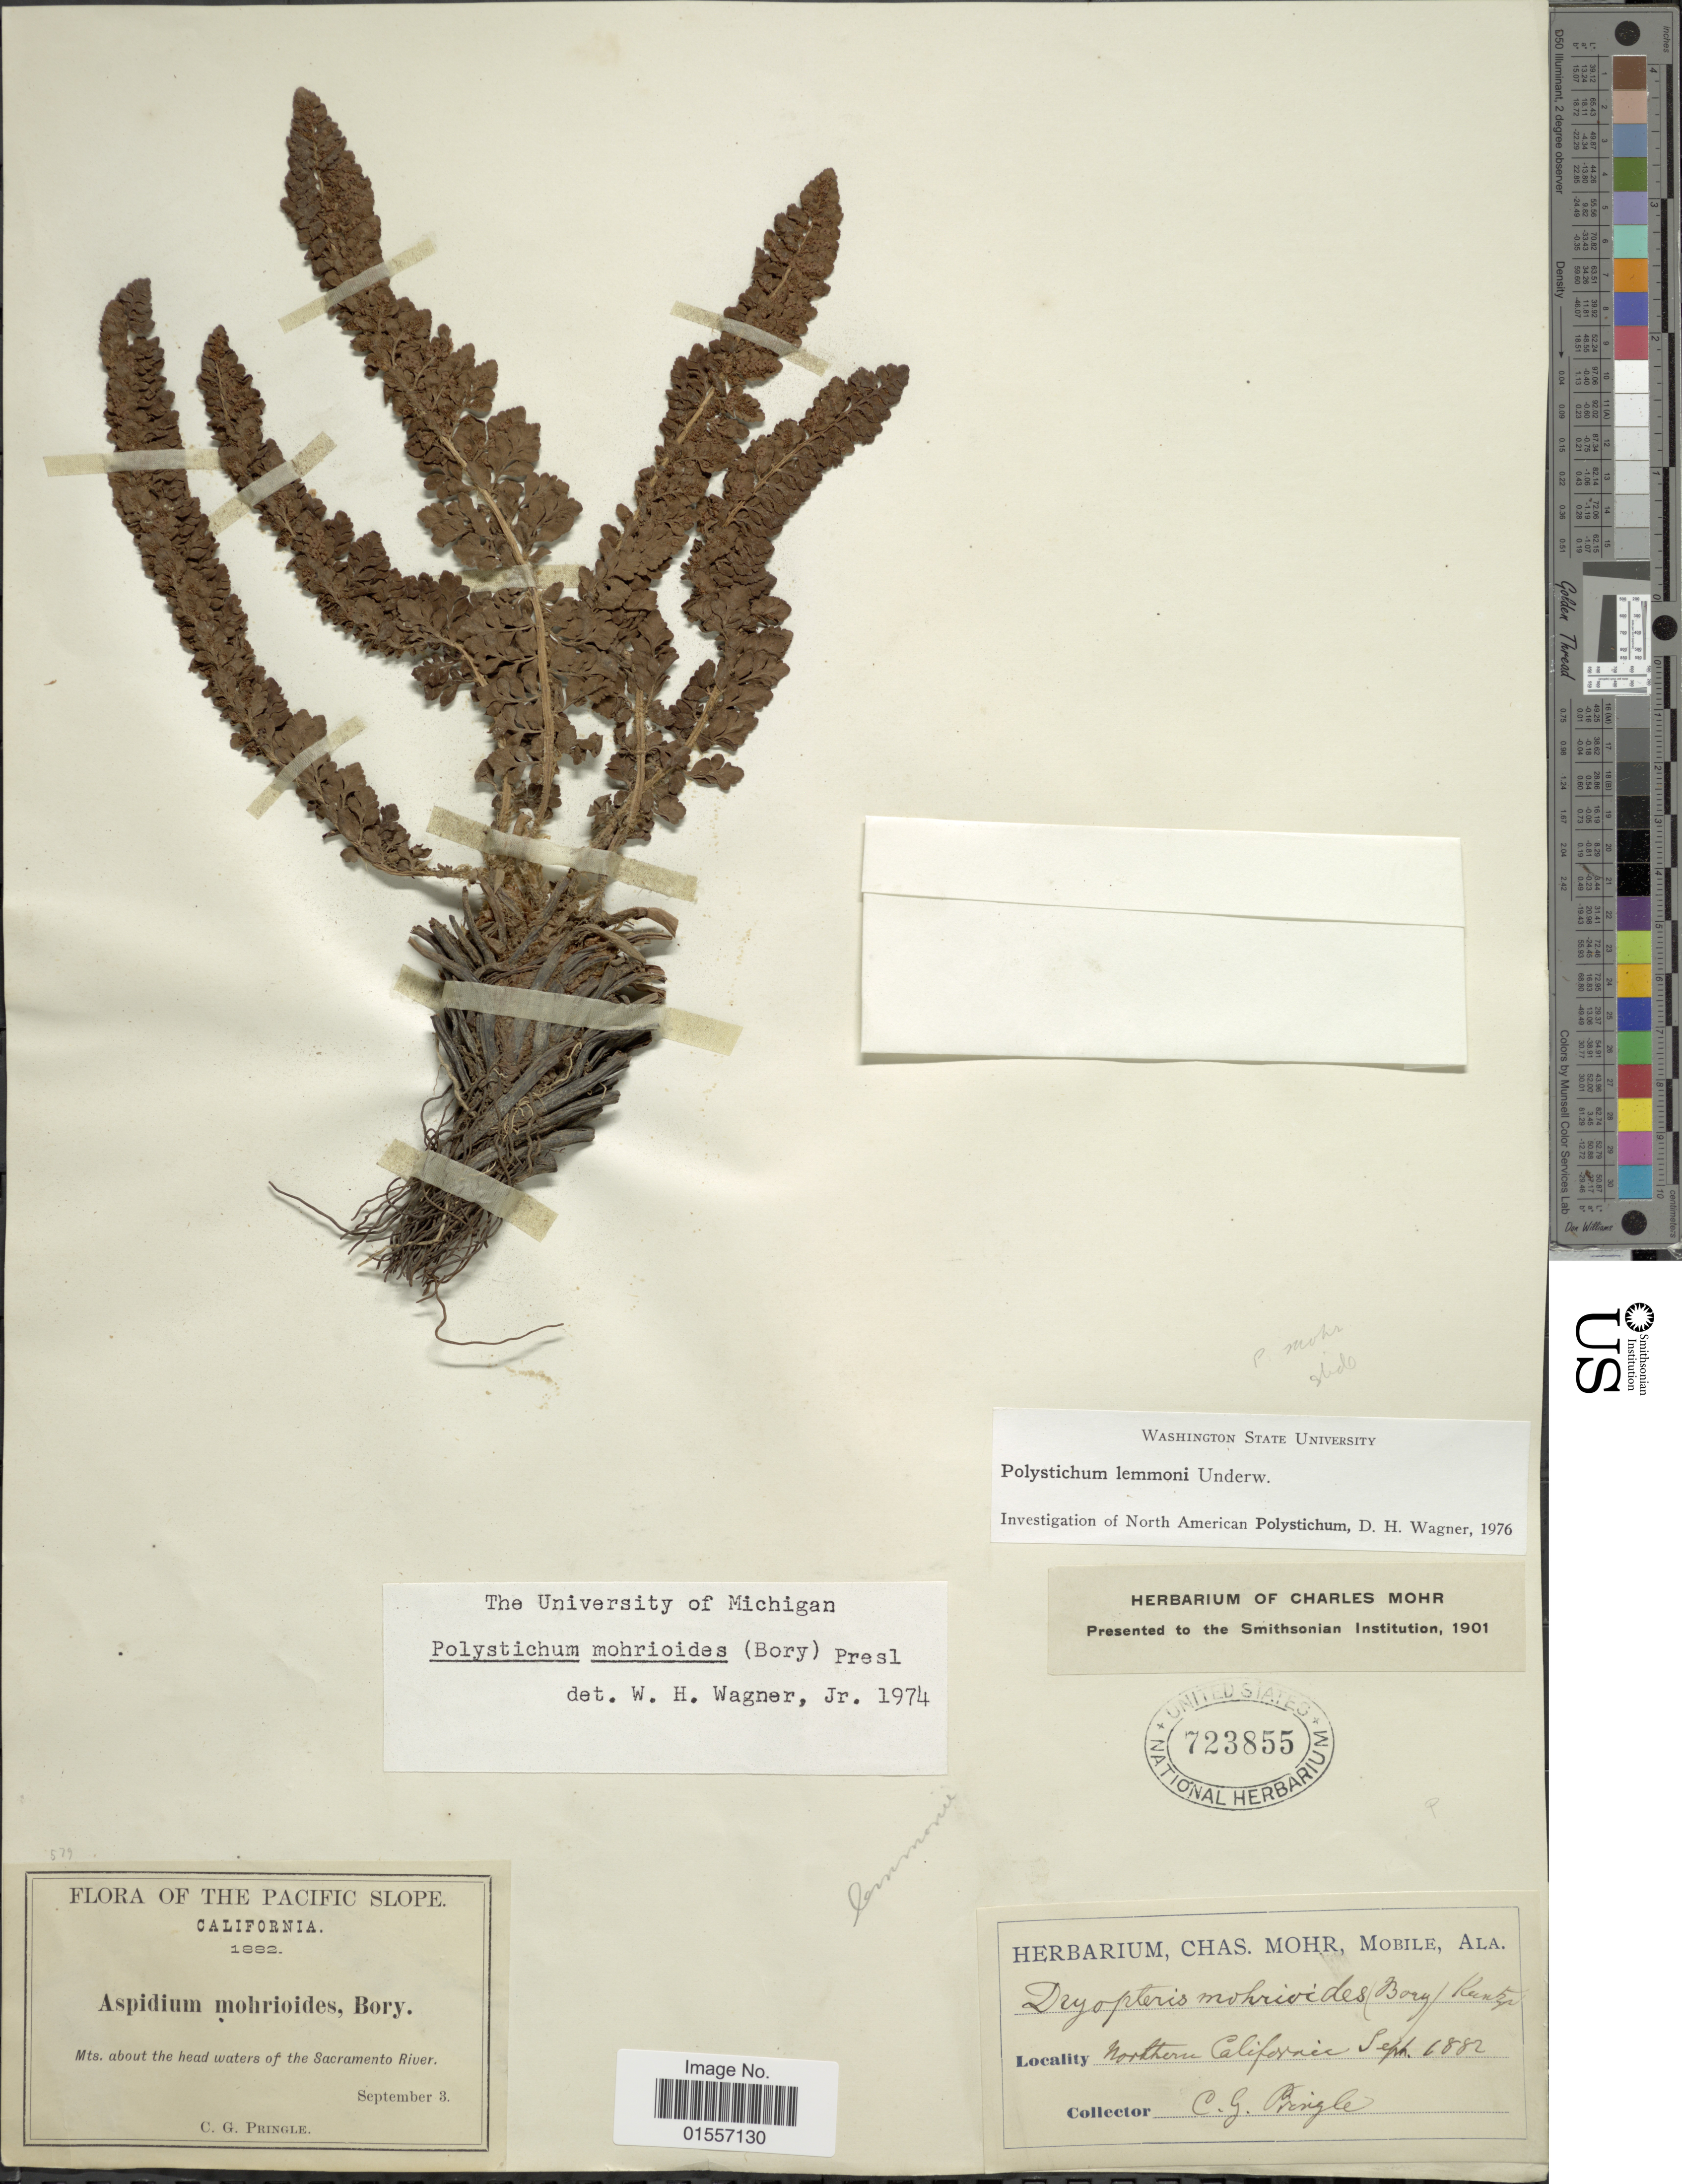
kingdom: Plantae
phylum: Tracheophyta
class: Polypodiopsida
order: Polypodiales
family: Dryopteridaceae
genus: Polystichum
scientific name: Polystichum lemmonii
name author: Underw.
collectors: C. G. Pringle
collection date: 1882-09-03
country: United States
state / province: California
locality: The Pacific Slope, Mts about the head waters of the Sacramento River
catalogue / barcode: US 723855